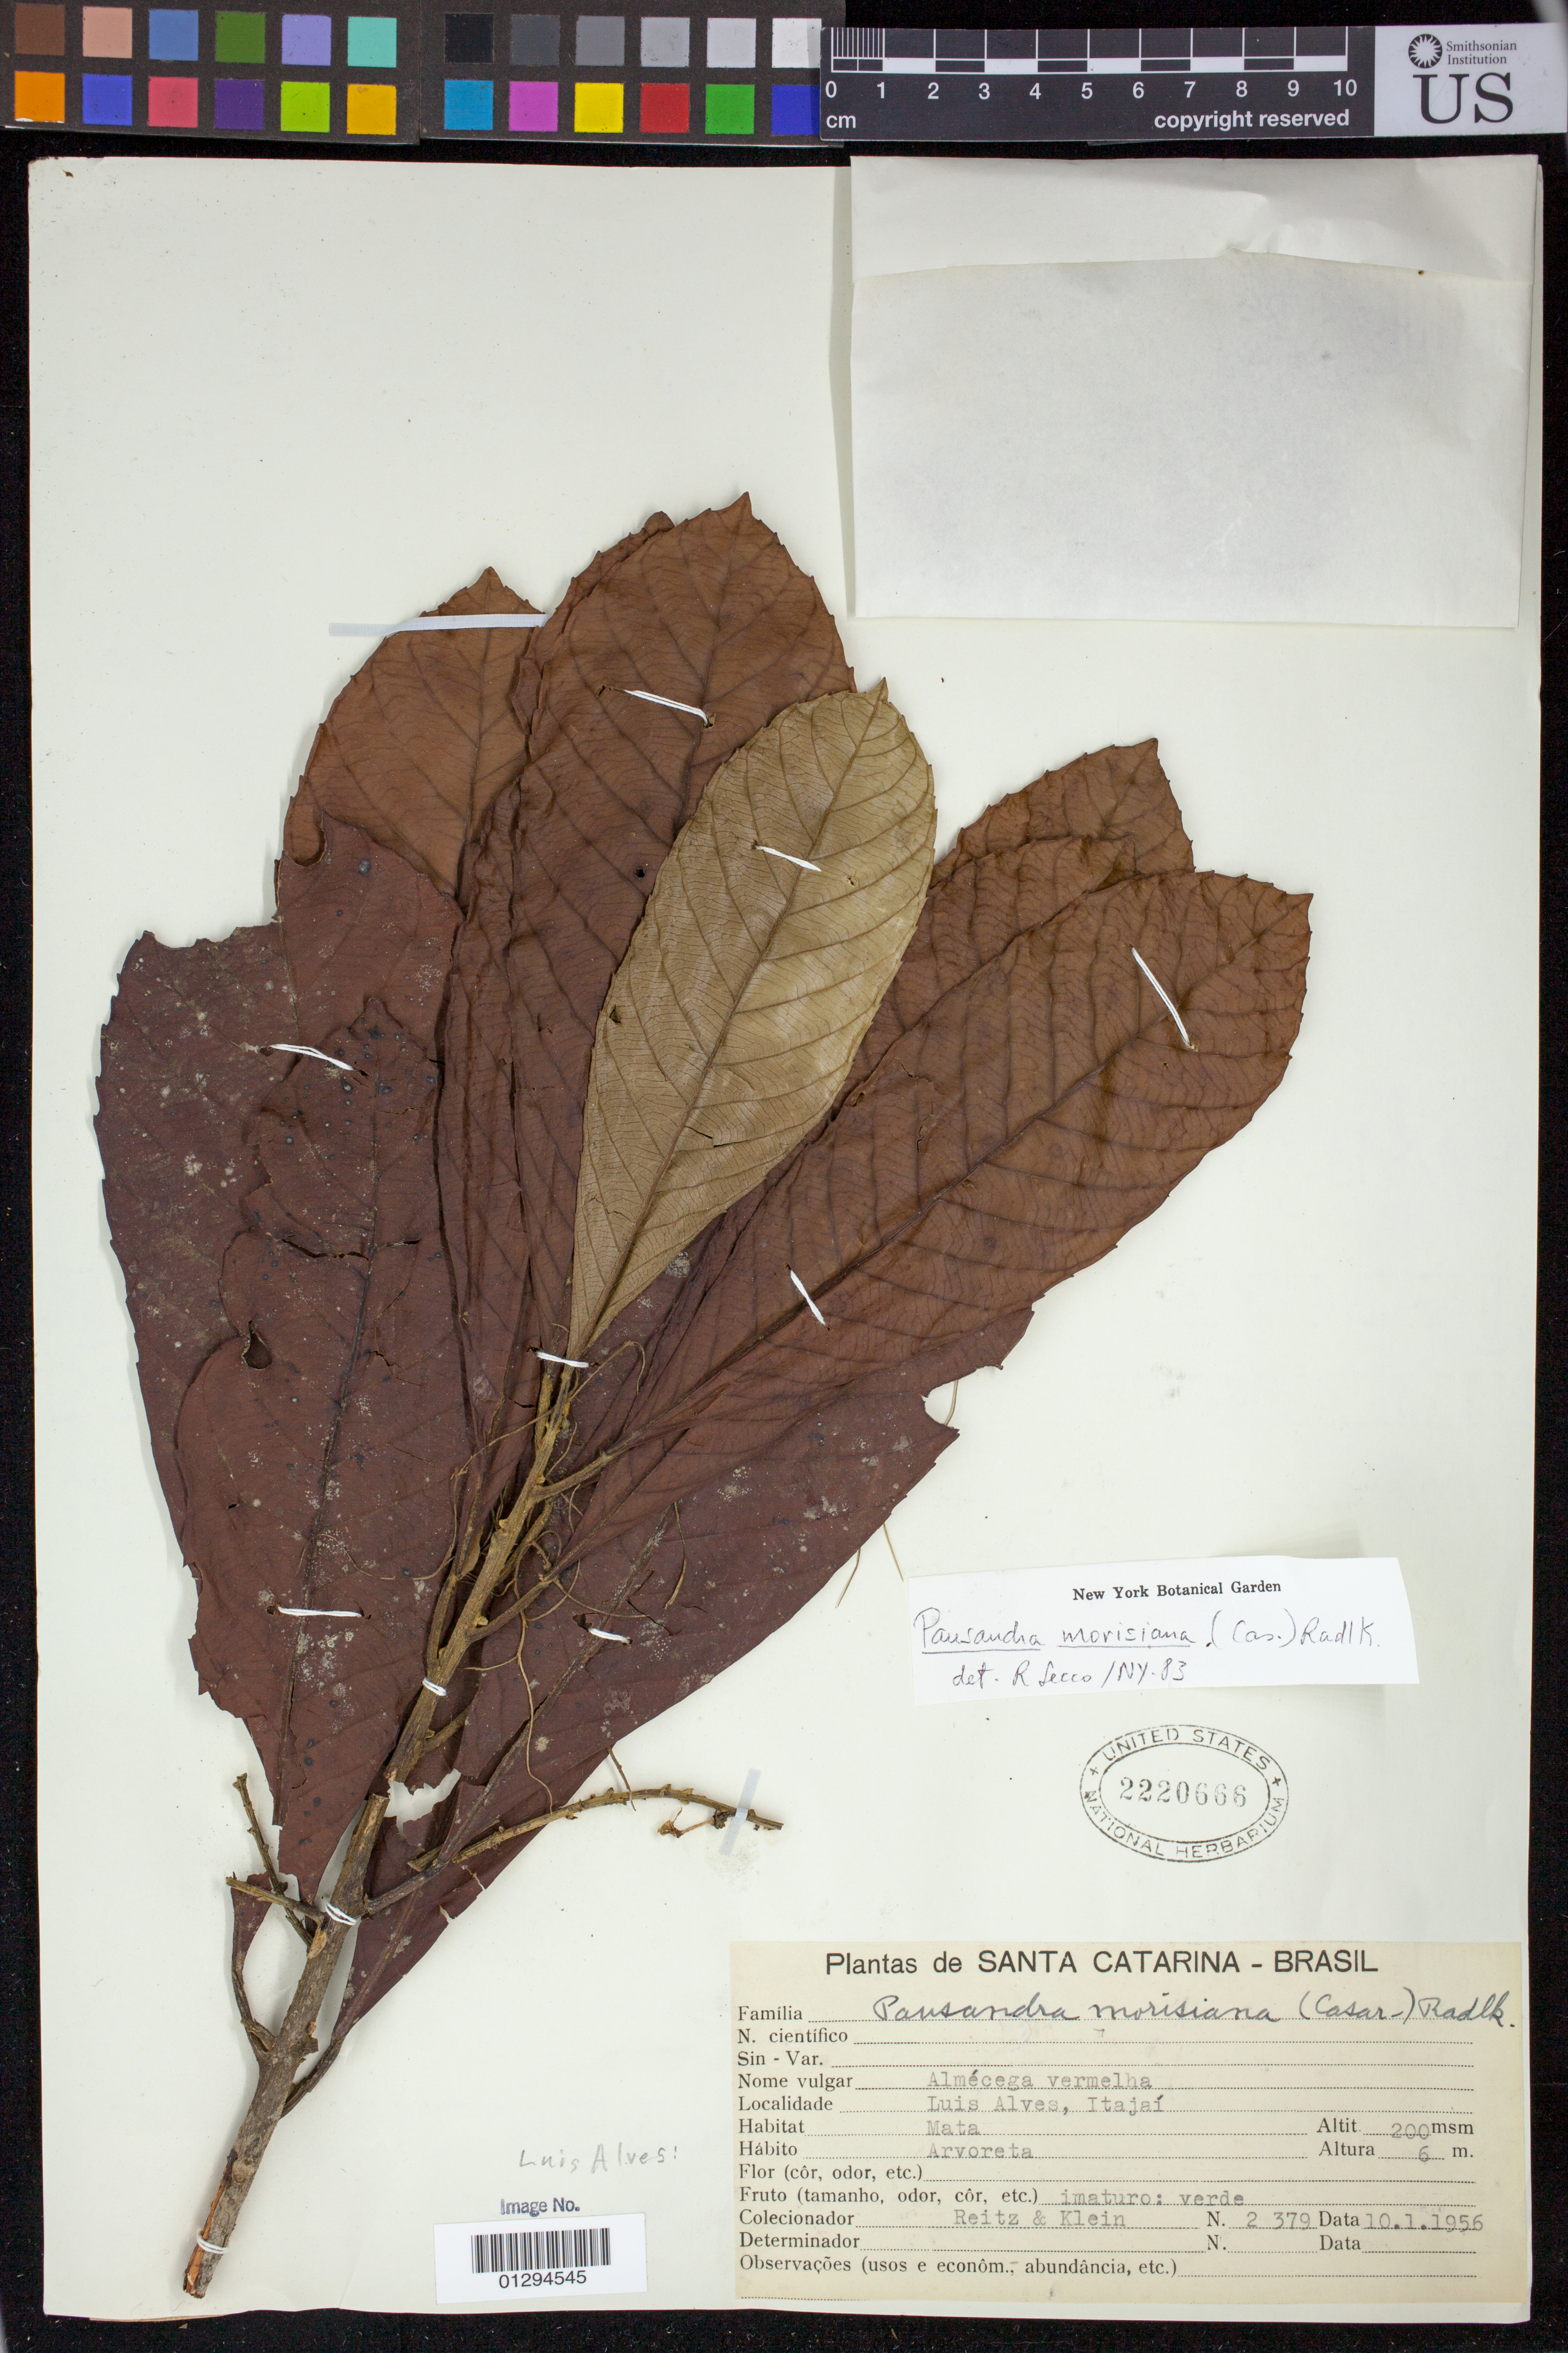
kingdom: Plantae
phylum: Tracheophyta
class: Magnoliopsida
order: Malpighiales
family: Euphorbiaceae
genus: Pausandra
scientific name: Pausandra morisiana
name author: (Casar.) Radlk.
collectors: -- Reitz & Klein, --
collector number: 2379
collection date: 1956-01-10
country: Brazil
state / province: Santa Catarina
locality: Luis Alves, Itajai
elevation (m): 200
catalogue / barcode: US 2220666